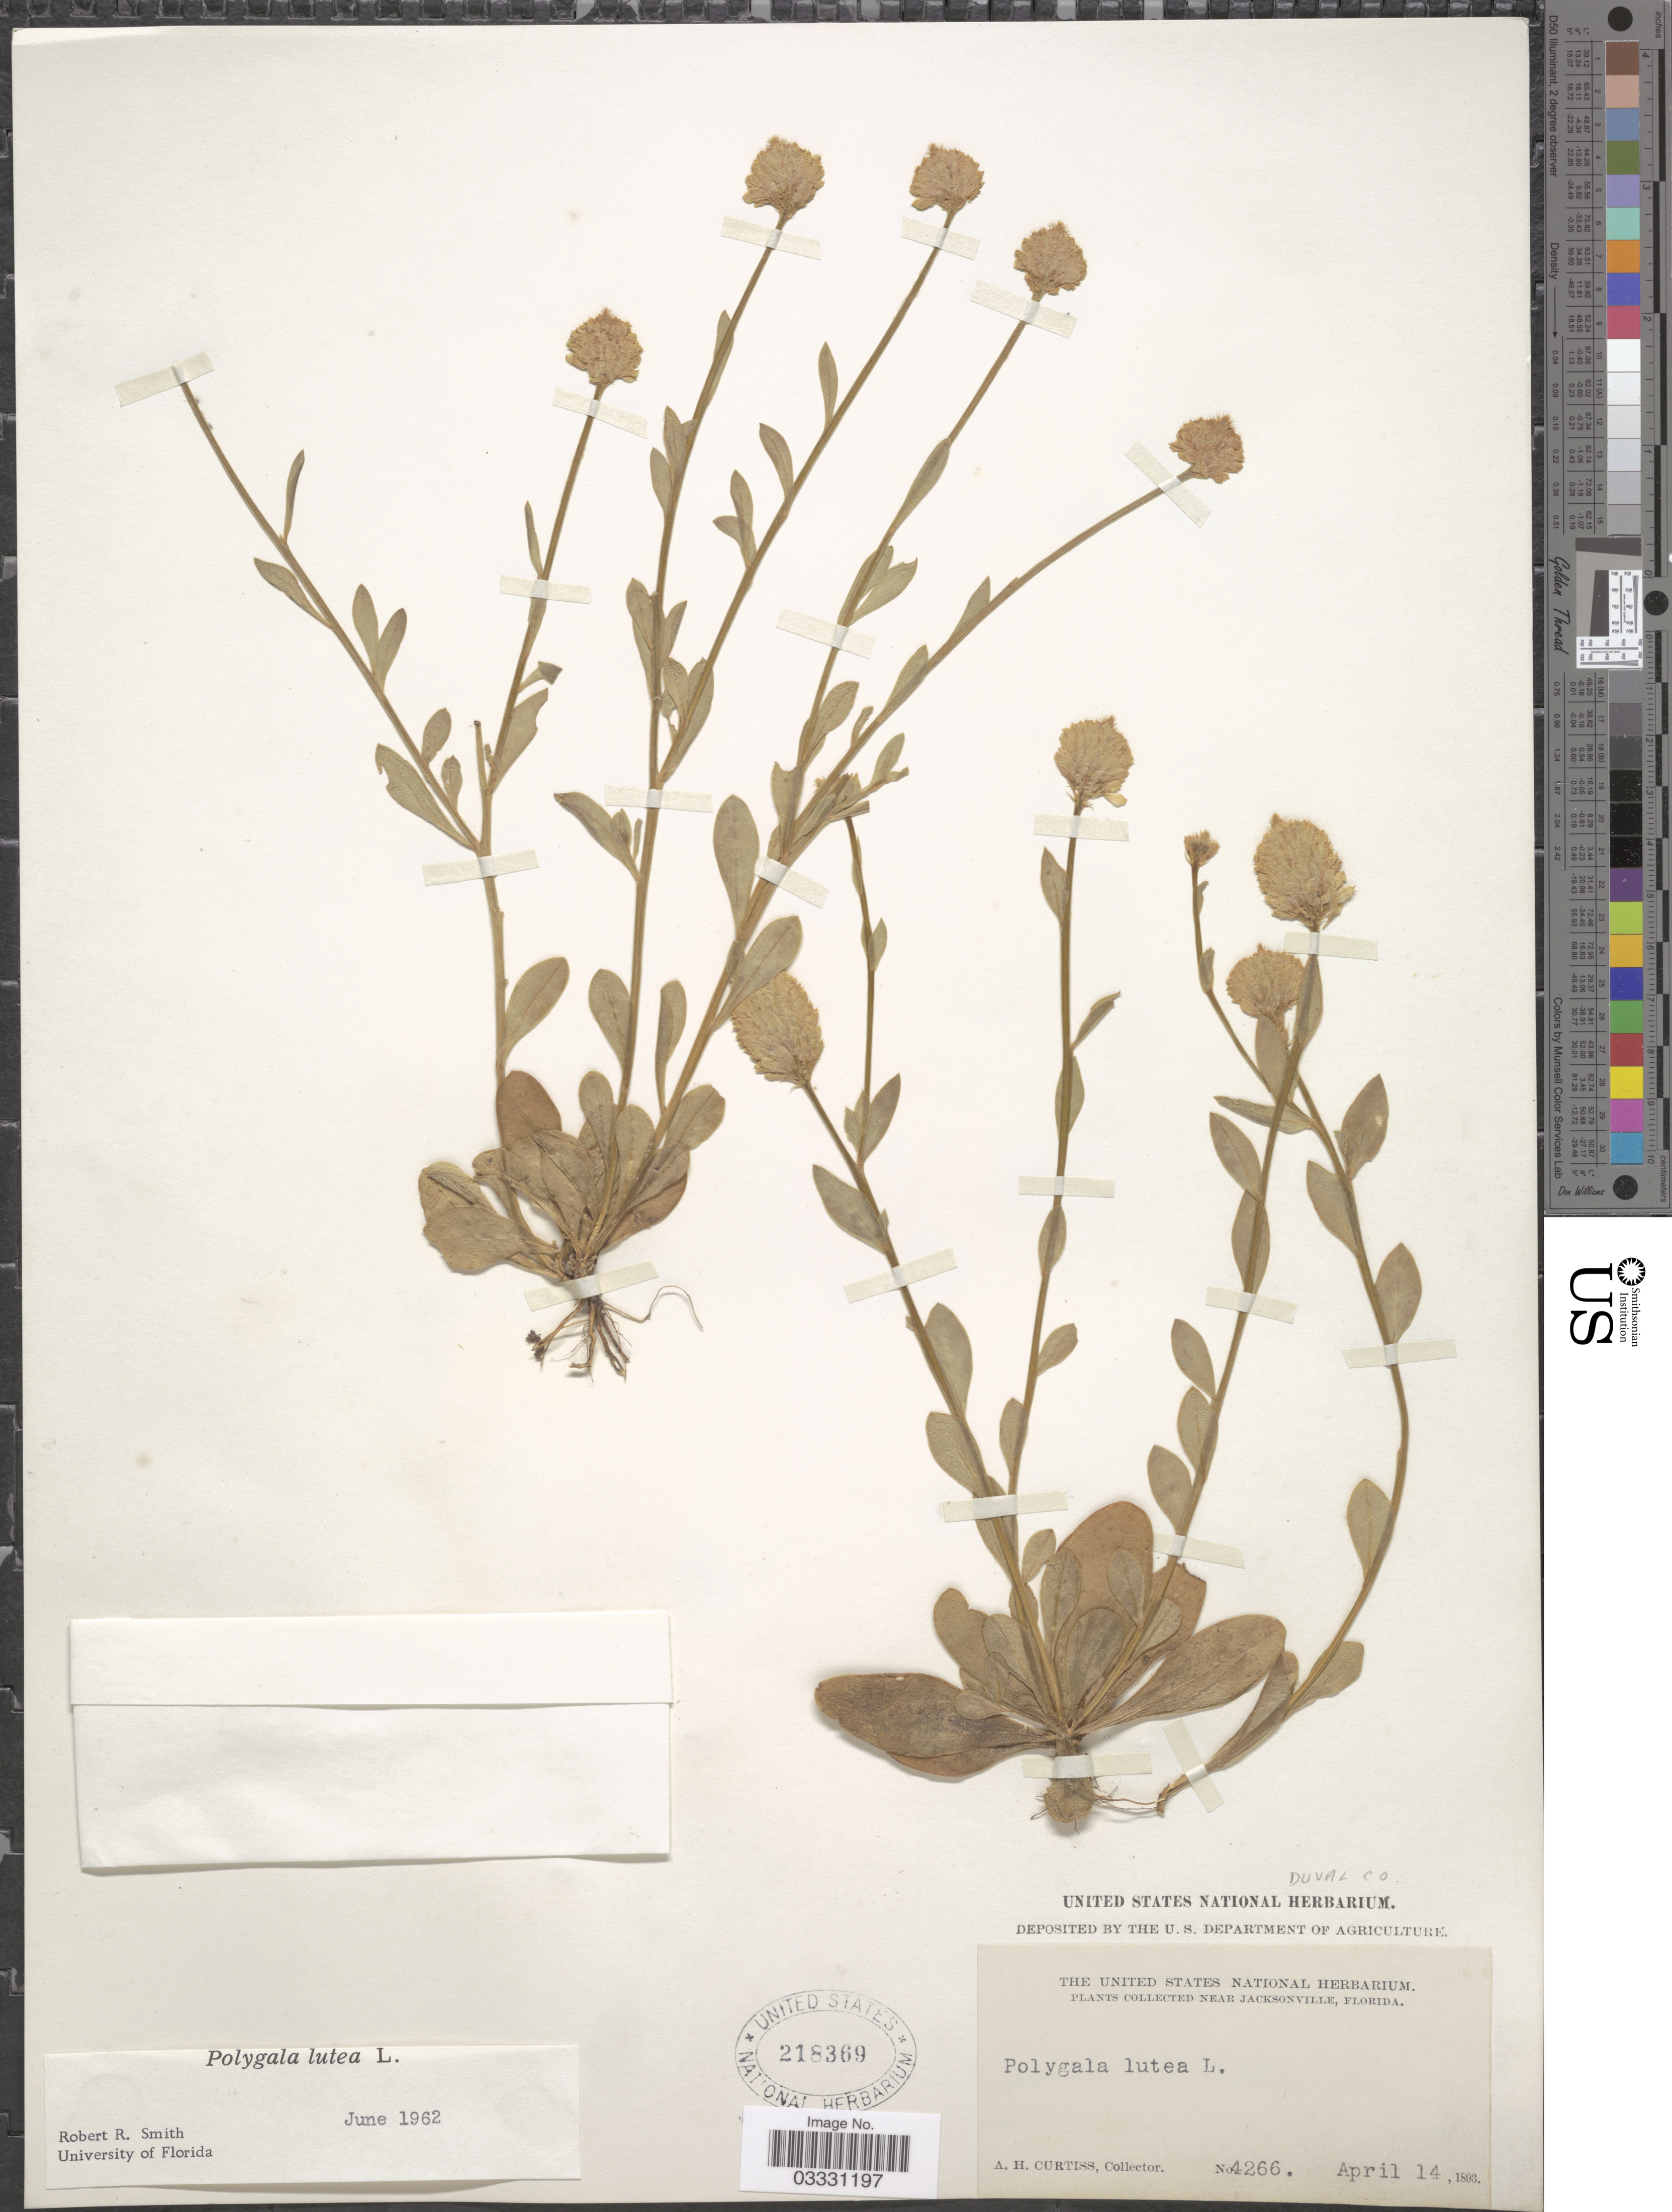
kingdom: Plantae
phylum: Tracheophyta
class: Magnoliopsida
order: Fabales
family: Polygalaceae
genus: Polygala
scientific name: Polygala lutea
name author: L.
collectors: A. H. Curtiss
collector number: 4266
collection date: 1893-04-14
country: United States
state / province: Florida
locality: Near Jacksonville. Duval Co.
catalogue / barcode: US 218369